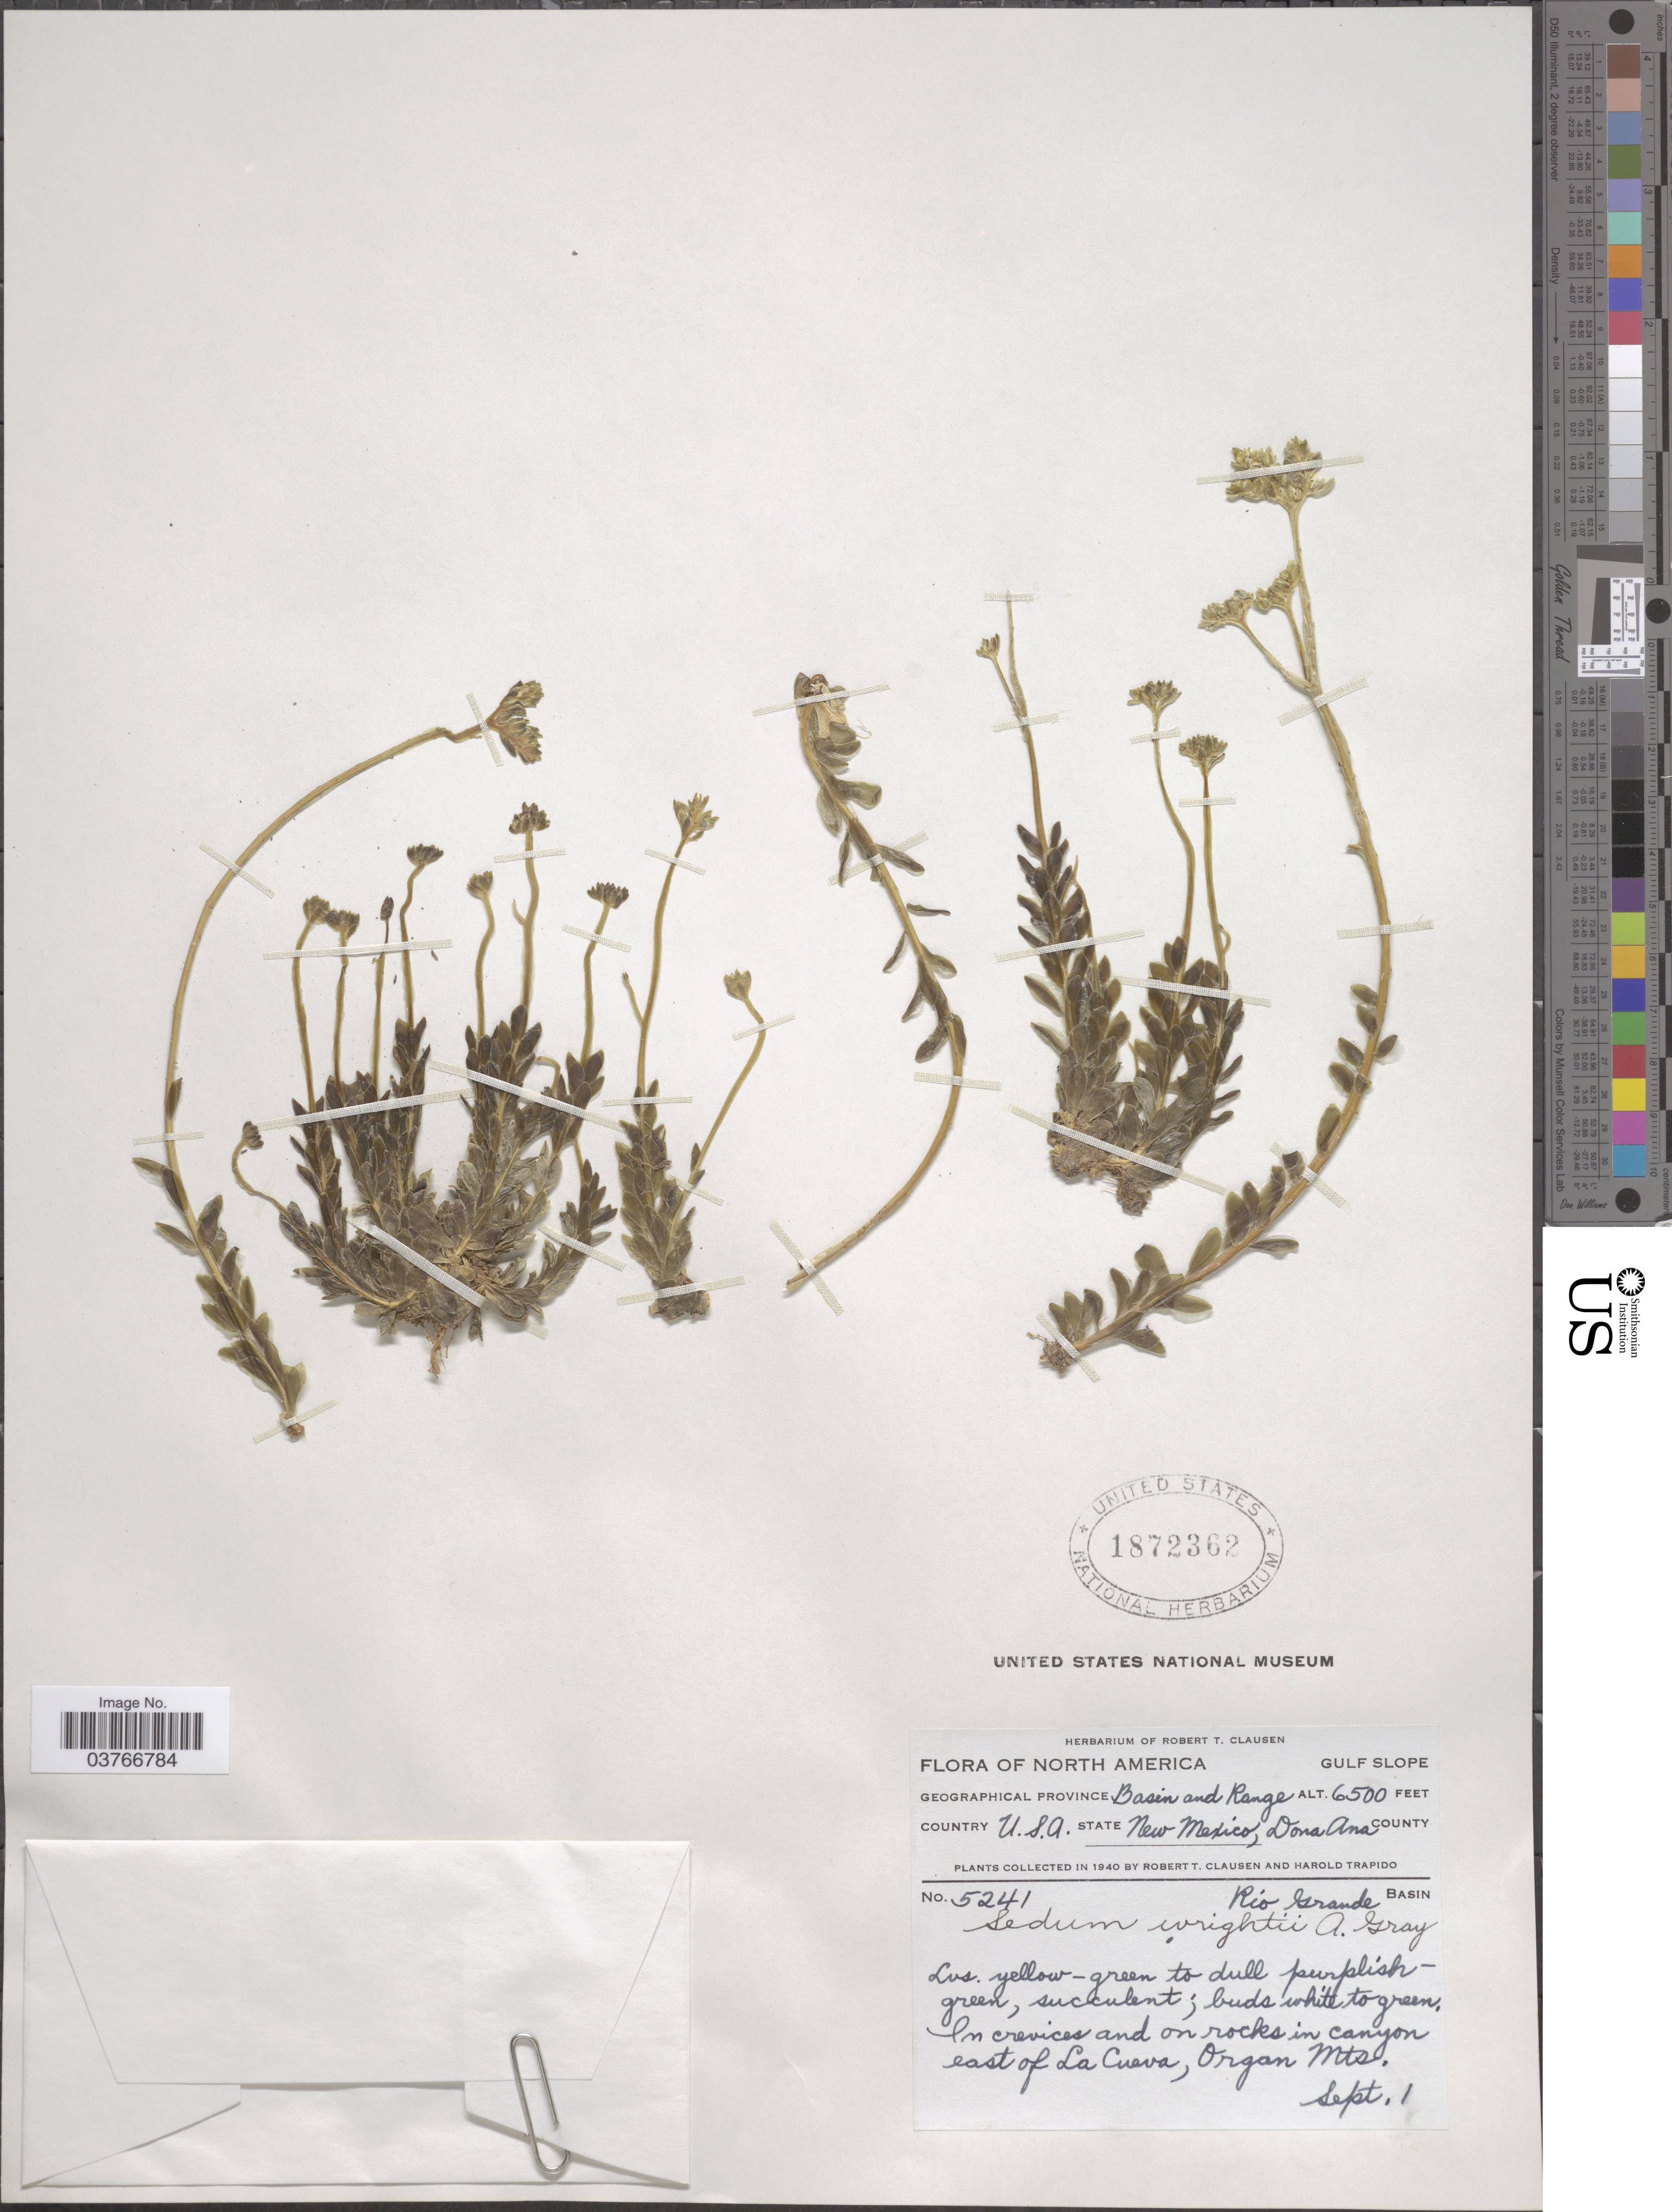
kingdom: Plantae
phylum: Tracheophyta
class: Magnoliopsida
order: Saxifragales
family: Crassulaceae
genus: Sedum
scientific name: Sedum wrightii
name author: A. Gray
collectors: R. T. Clausen & H. Trapido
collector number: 5241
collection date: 1940-09-01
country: United States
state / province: New Mexico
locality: Gulf Slope. Geographical Province. Basin and Range. Dona Ana County. Rio Grande Basin. In crevices and on rocks in canyon east of La Cueva, Organ Mts.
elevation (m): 1981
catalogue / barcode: US 1872362